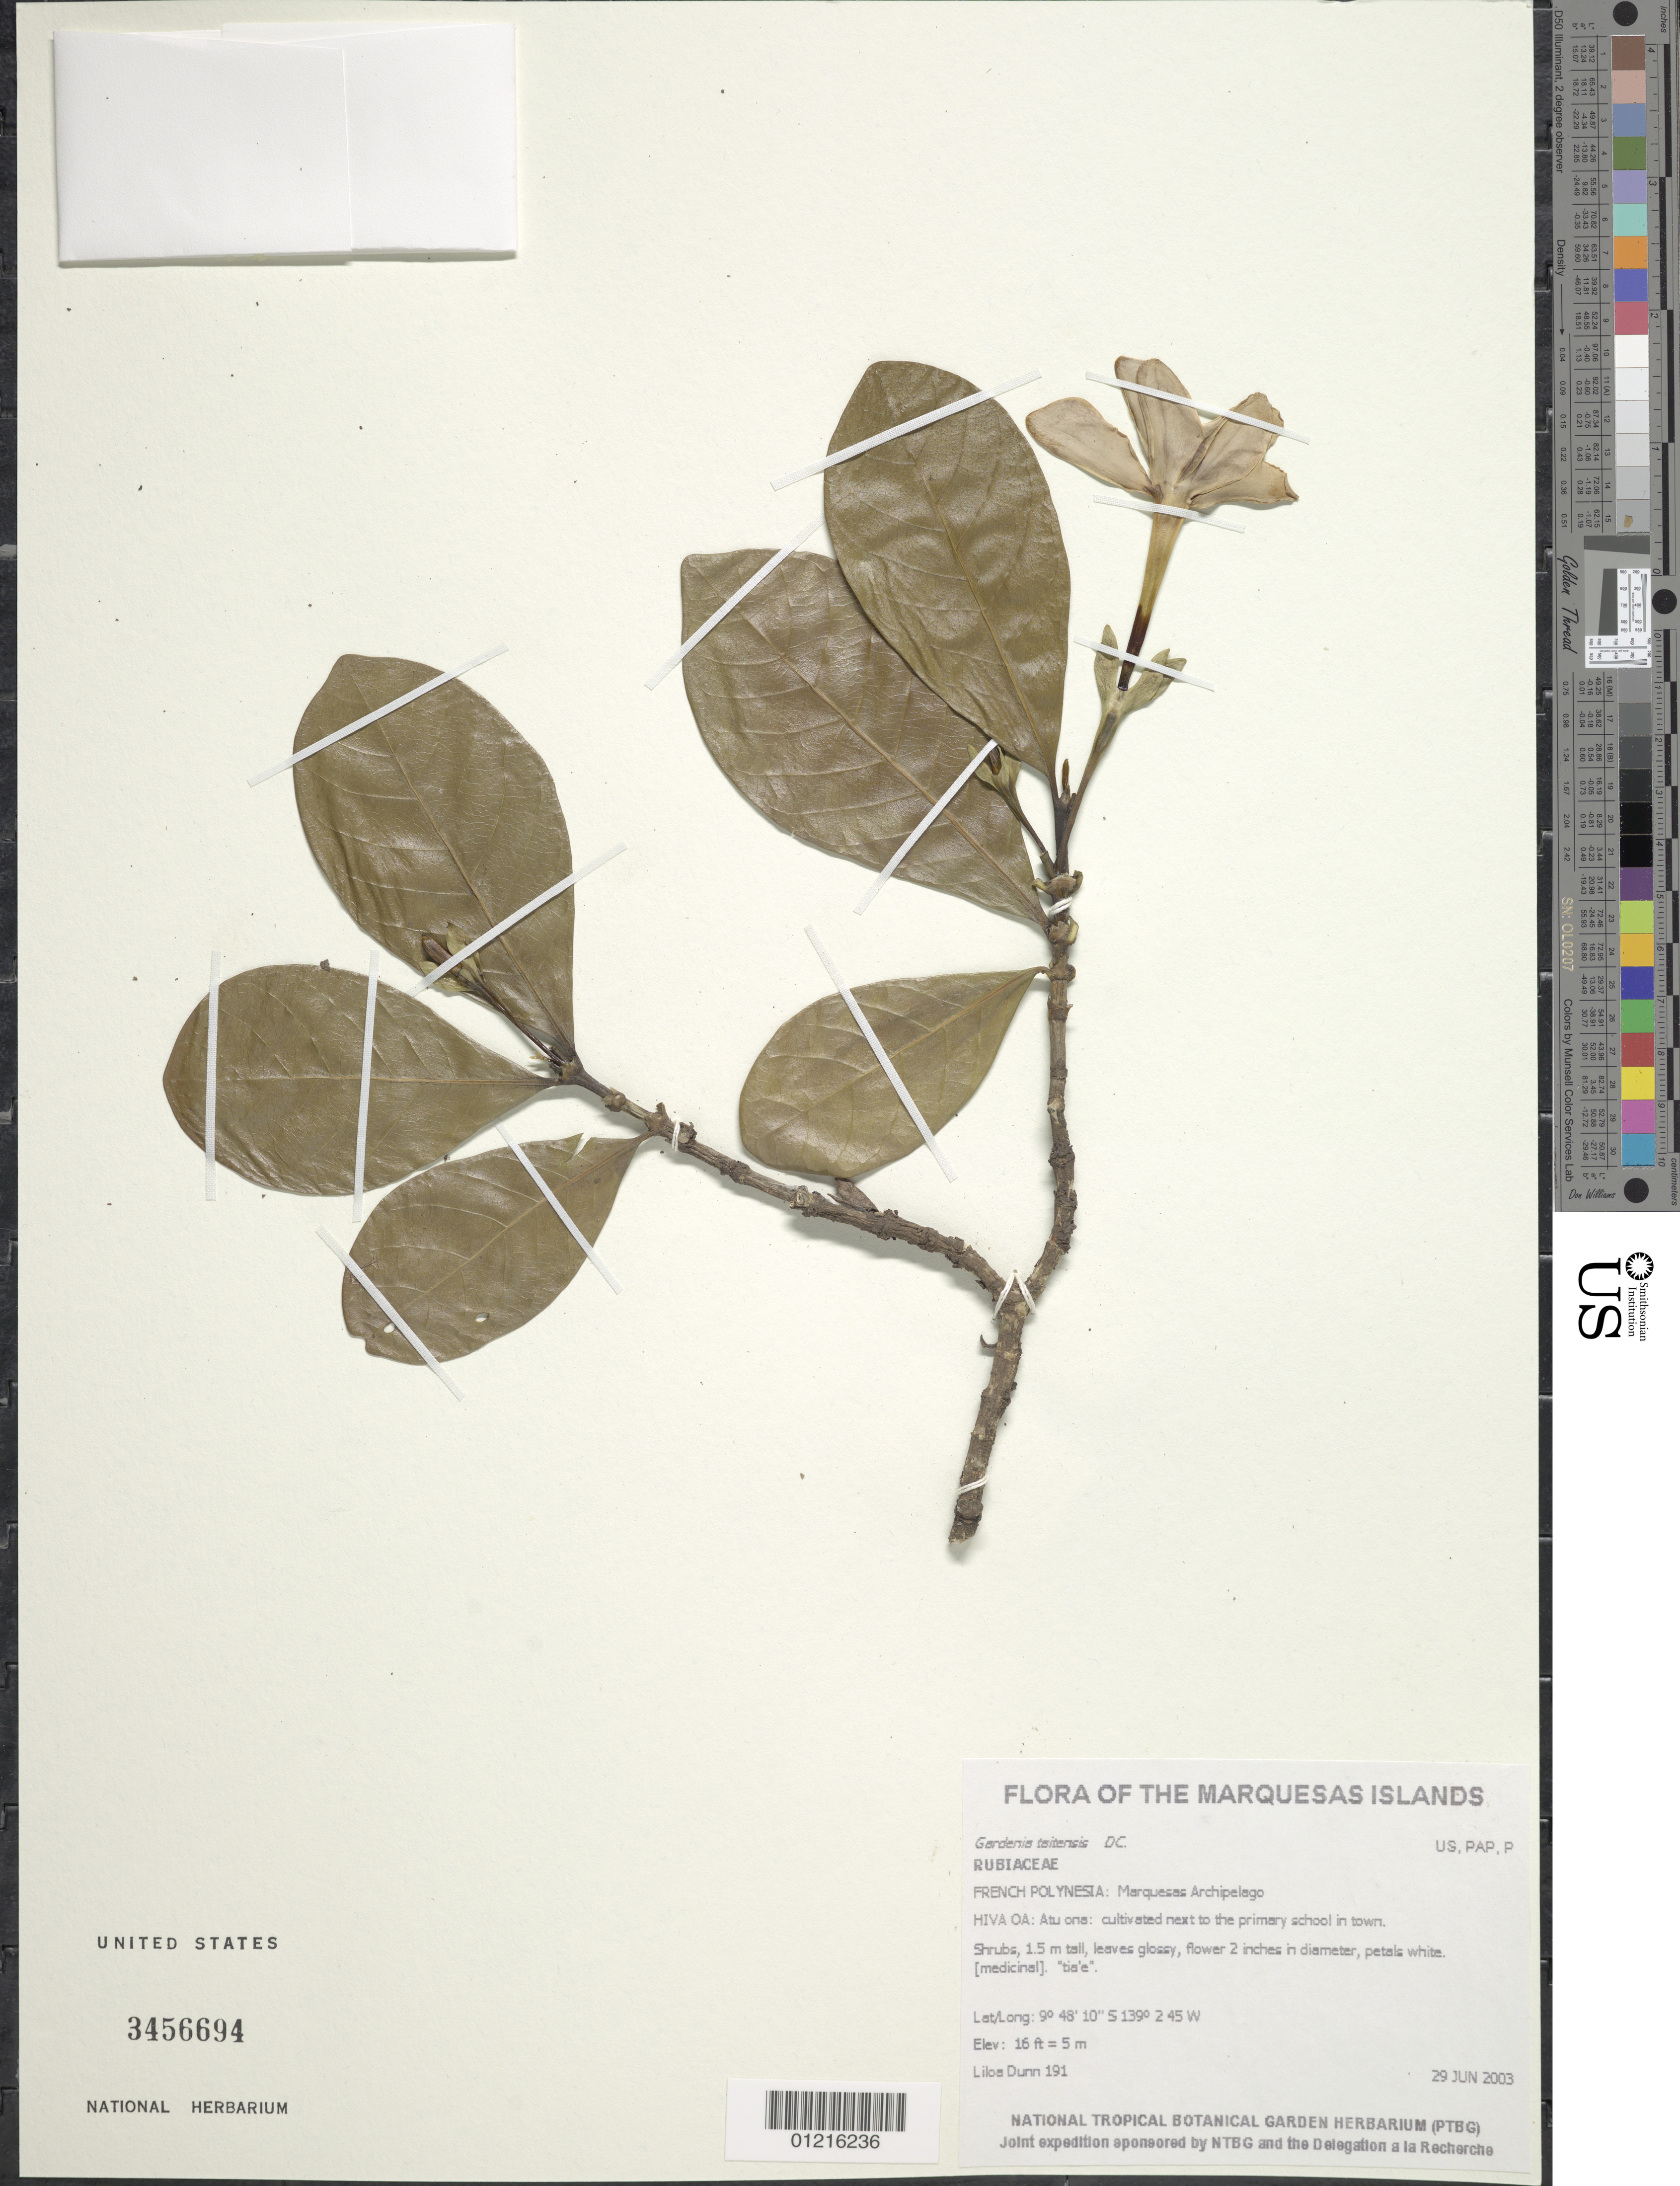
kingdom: Plantae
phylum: Tracheophyta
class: Magnoliopsida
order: Gentianales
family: Rubiaceae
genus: Gardenia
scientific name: Gardenia taitensis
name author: DC.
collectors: L. Dunn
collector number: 191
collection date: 2003-06-29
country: French Polynesia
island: Hiva Oa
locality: Atu ona: cultivated next to the primary school in town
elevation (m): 5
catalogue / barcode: US 3456694